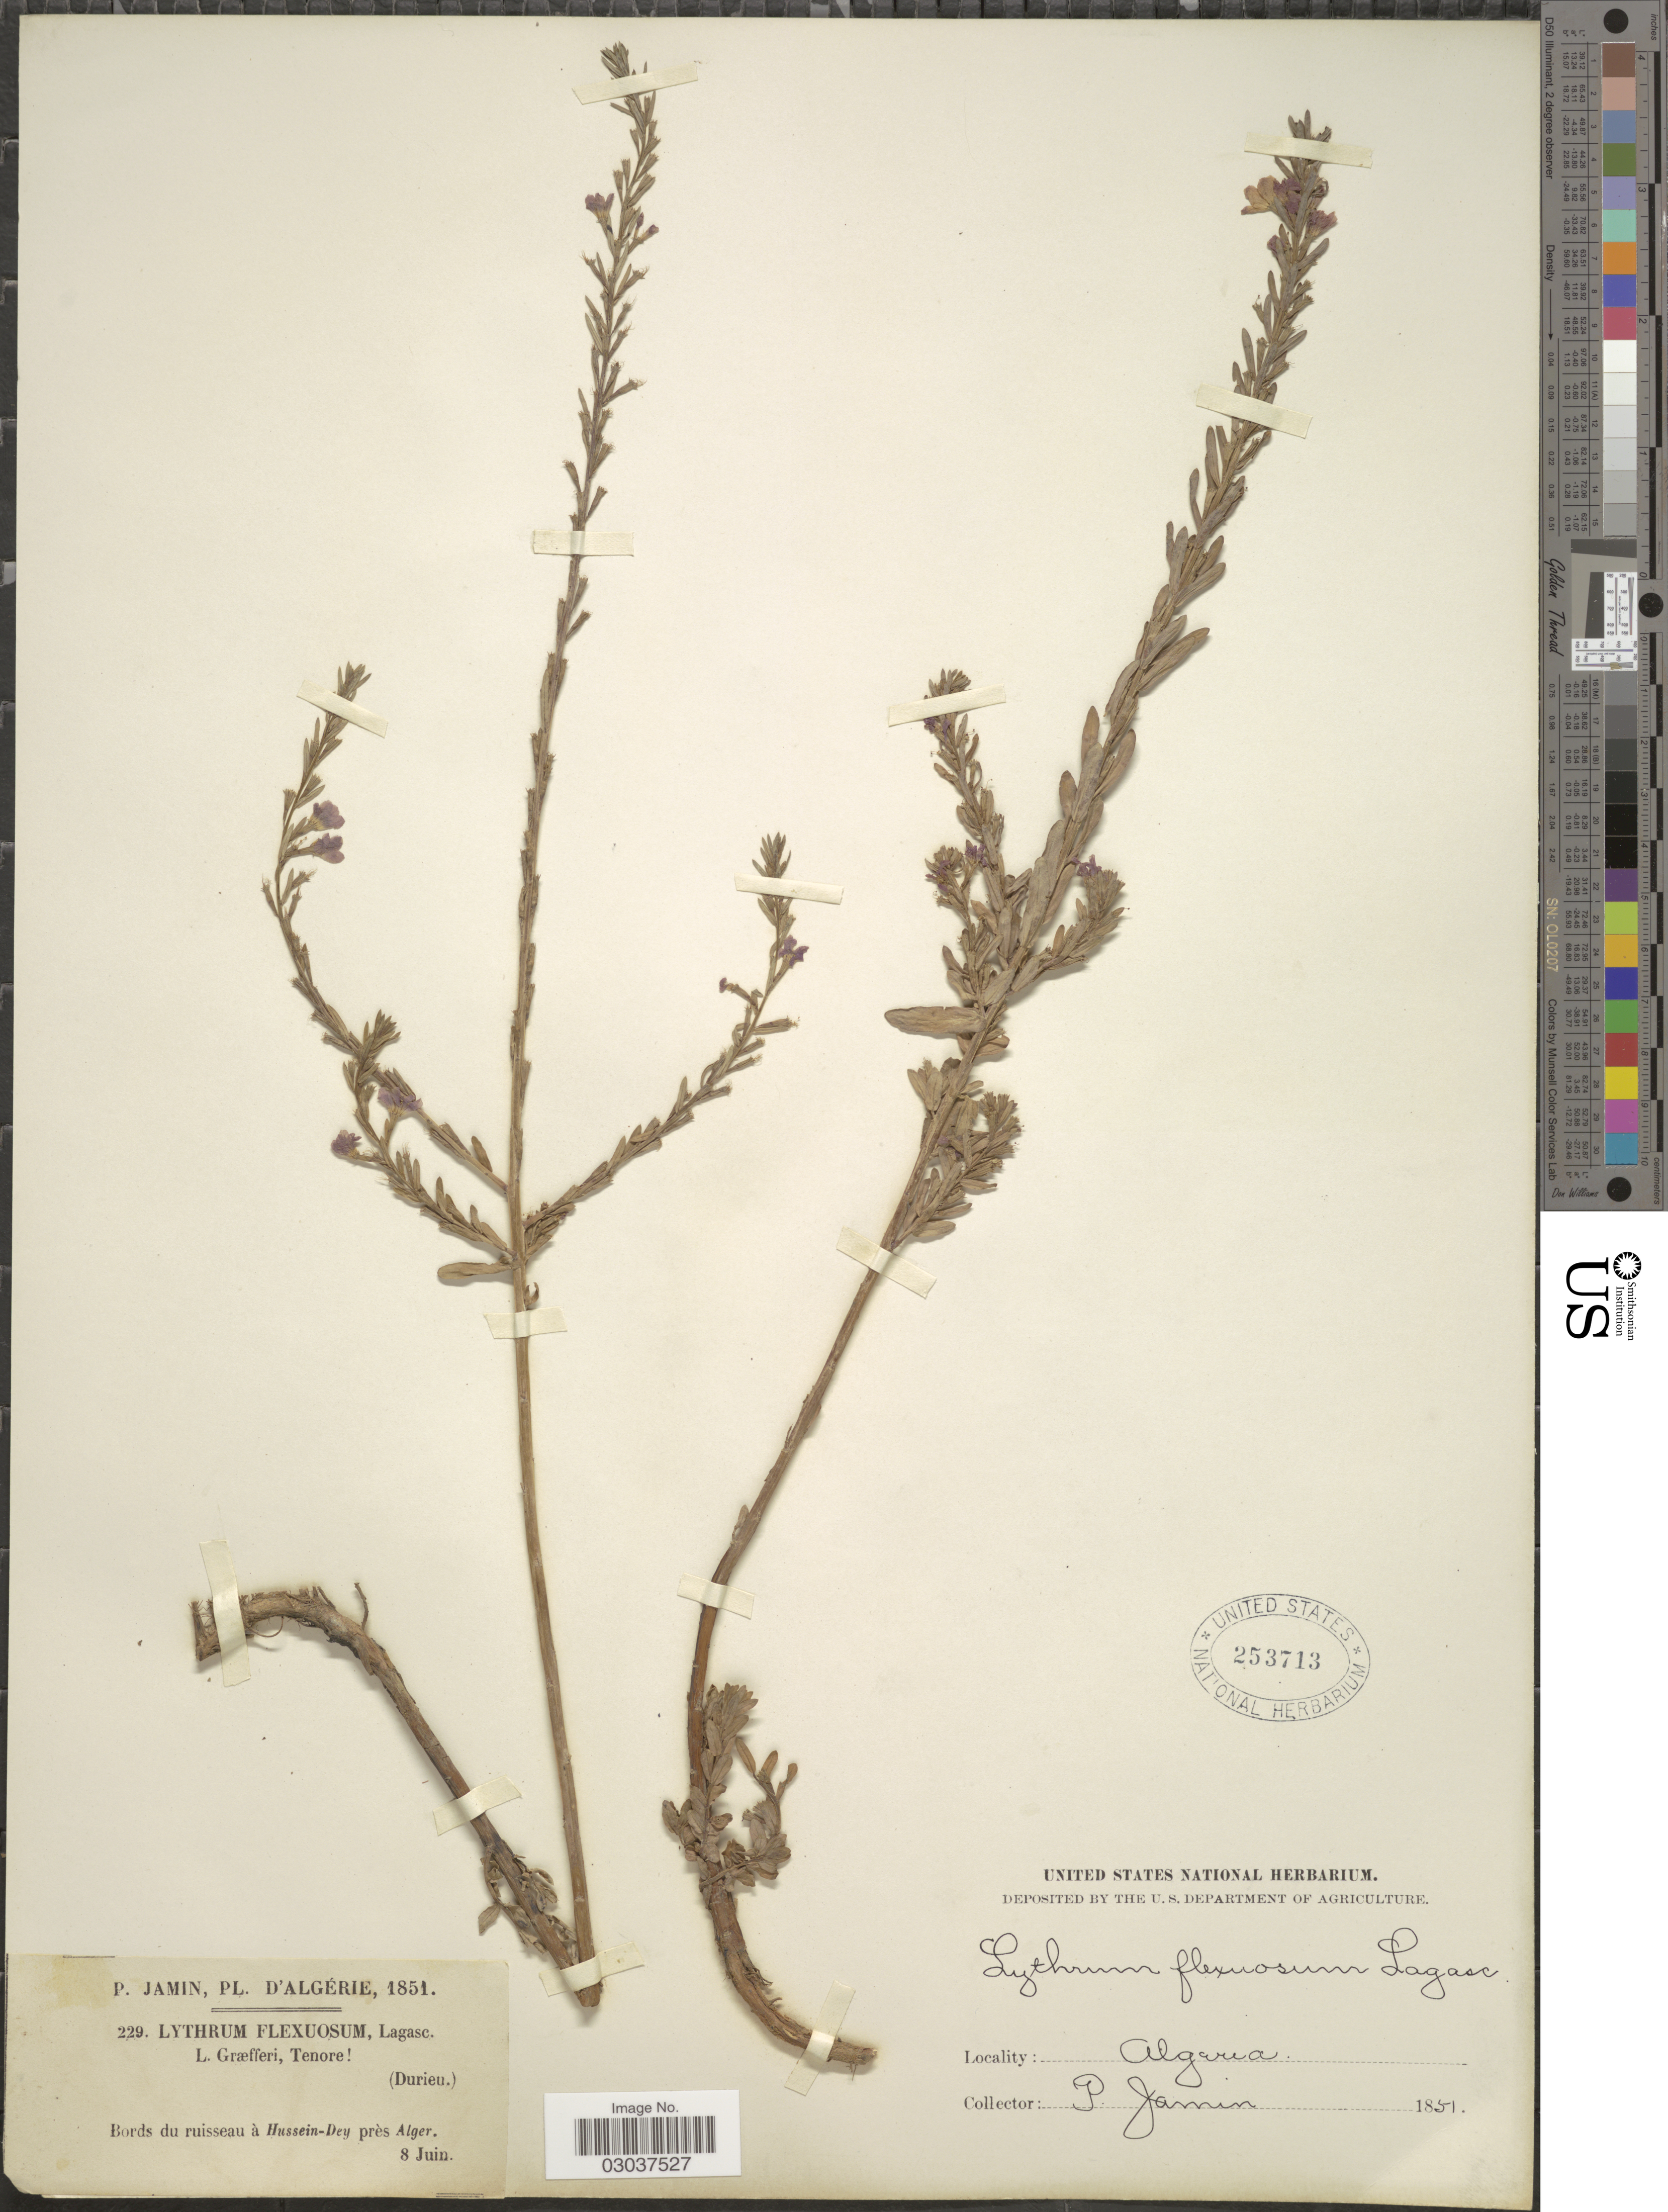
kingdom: Plantae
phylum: Tracheophyta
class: Magnoliopsida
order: Myrtales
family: Lythraceae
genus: Lythrum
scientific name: Lythrum flexuosum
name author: Lag.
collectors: P. Jamin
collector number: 229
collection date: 1851-06-08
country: Algeria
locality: D' Algérie. Bords du ruisseau à Hussein-Dey près Alger.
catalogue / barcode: US 253713